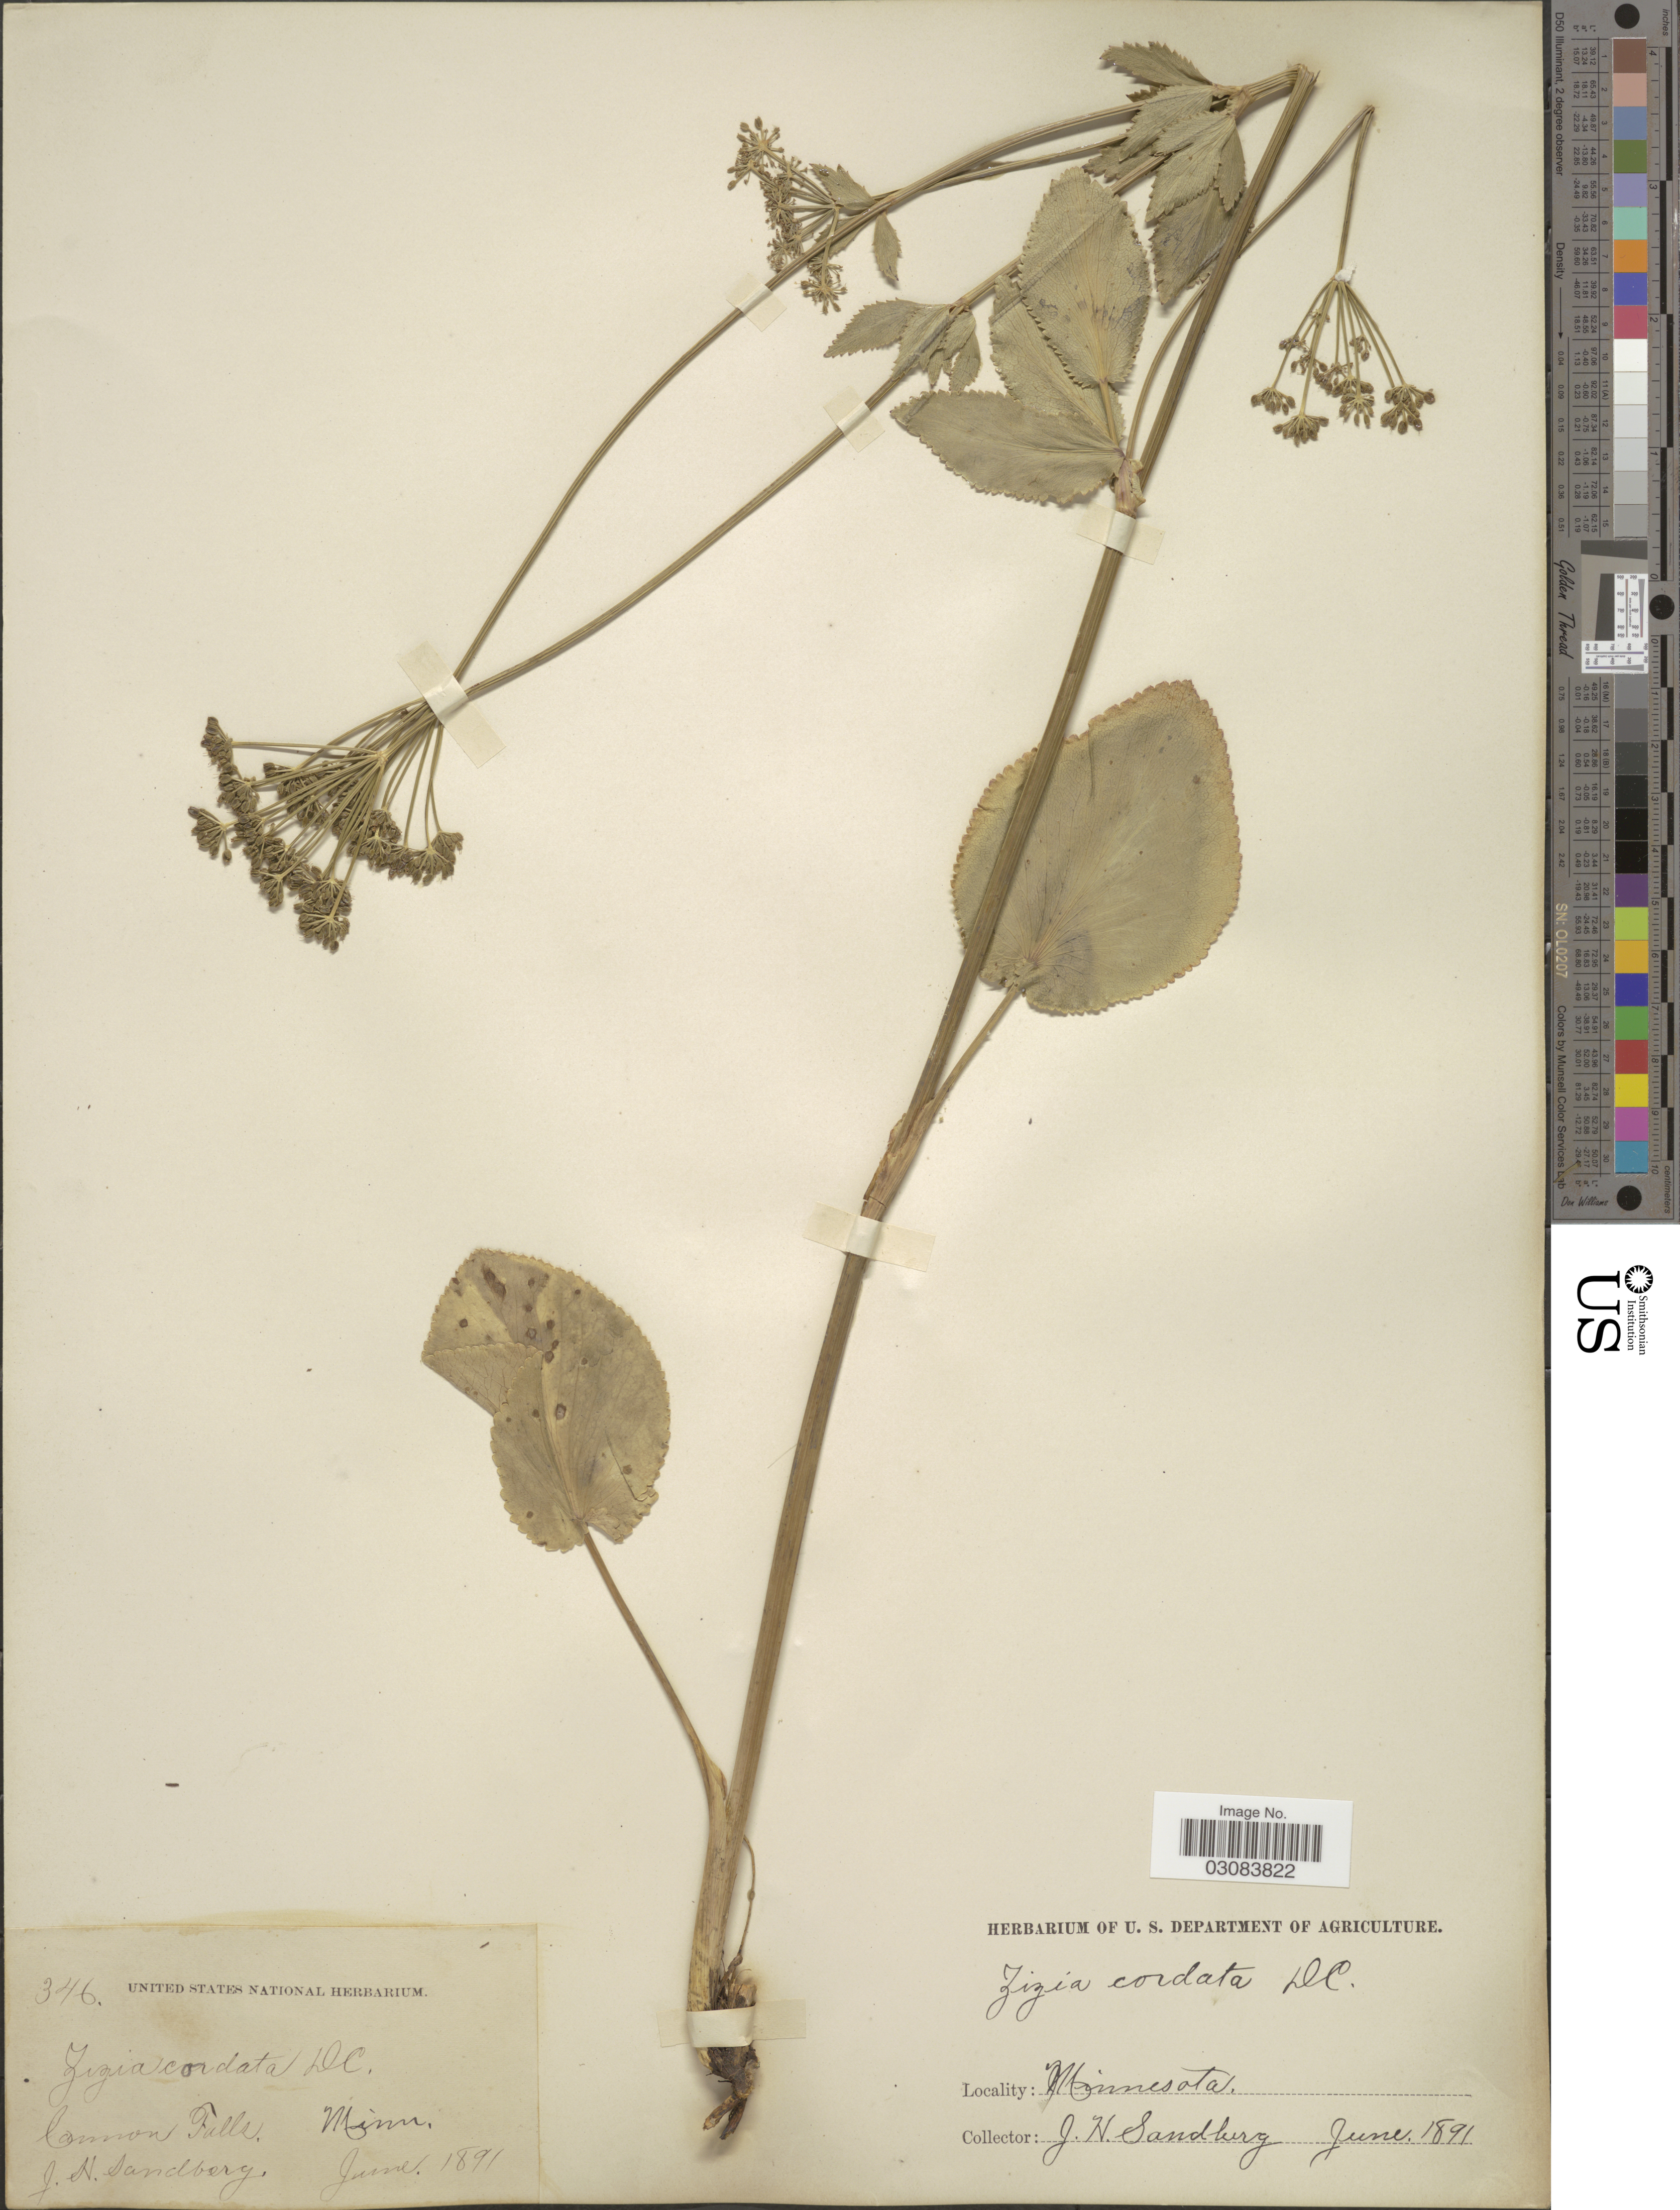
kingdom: Plantae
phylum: Tracheophyta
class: Magnoliopsida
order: Apiales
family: Apiaceae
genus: Zizia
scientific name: Zizia aptera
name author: (A. Gray) Fernald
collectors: J. H. Sandberg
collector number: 346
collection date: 1891-06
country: United States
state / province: Minnesota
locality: Common Falls.